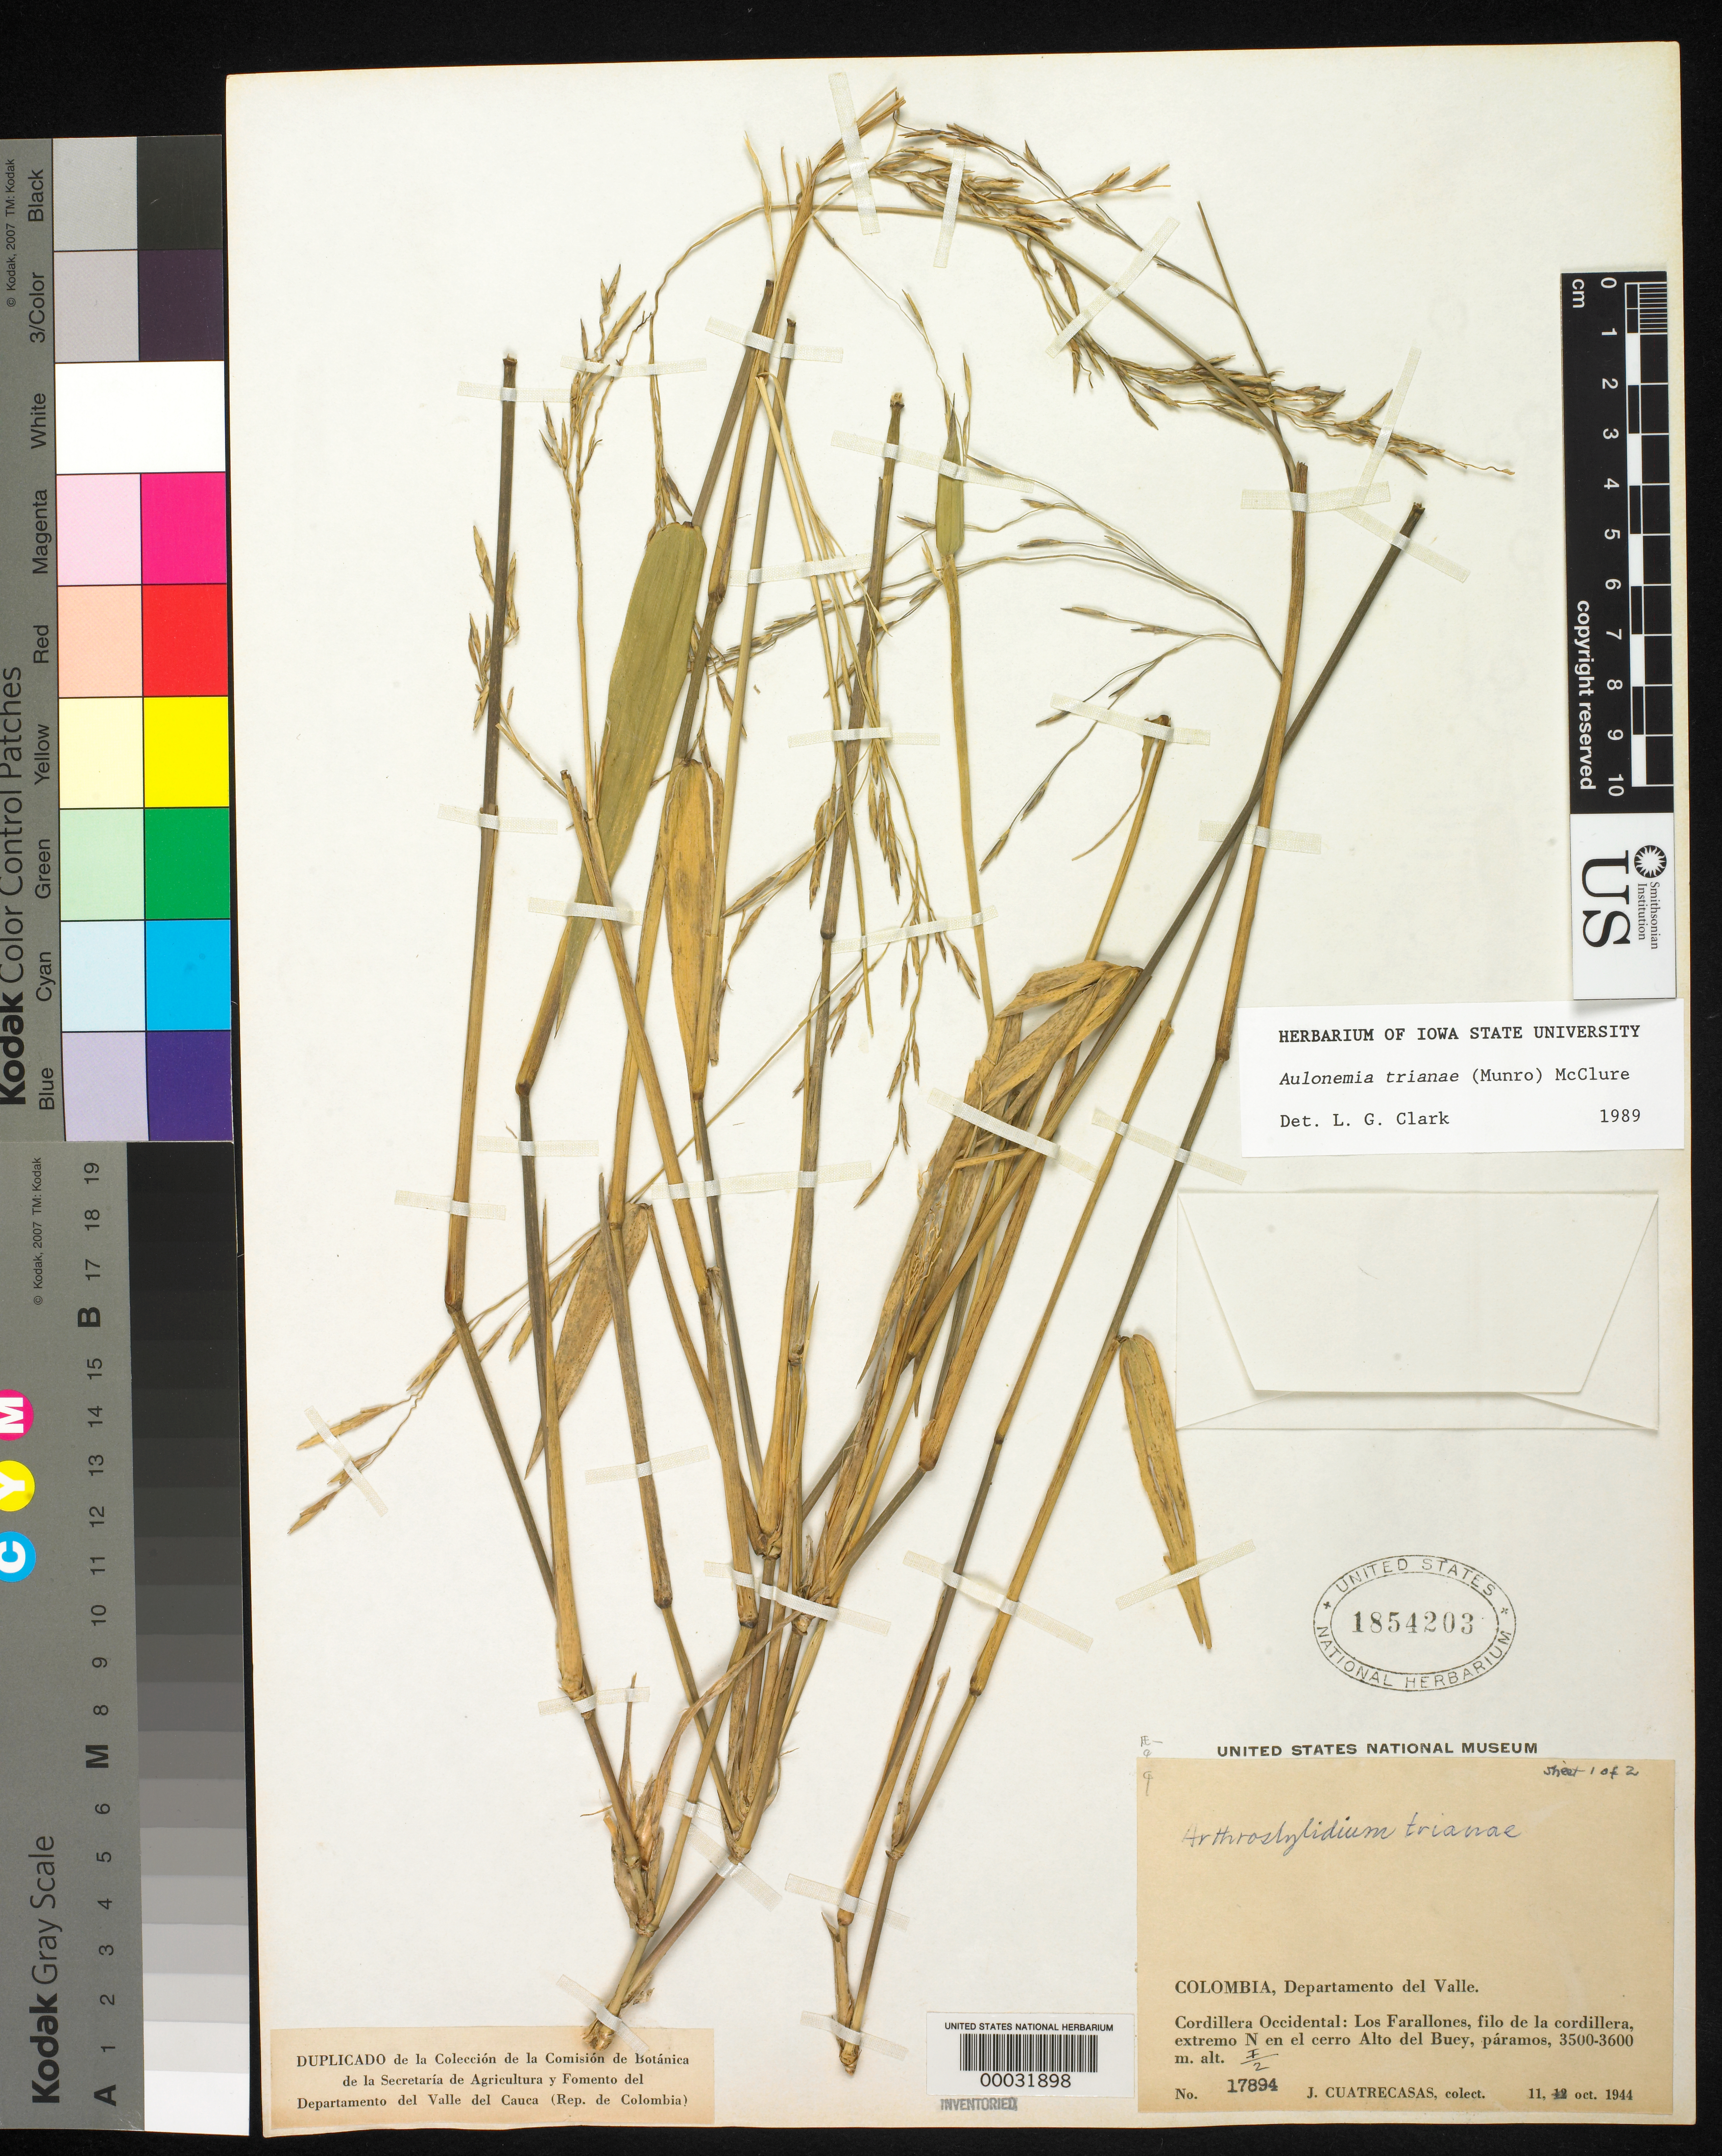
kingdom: Plantae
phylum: Tracheophyta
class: Liliopsida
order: Poales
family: Poaceae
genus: Aulonemia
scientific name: Aulonemia trianae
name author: (Munro) McClure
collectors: J. Cuatrecasas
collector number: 17894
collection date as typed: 11 Oct 1944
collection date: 1944-10-11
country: Colombia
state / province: Valle del Cauca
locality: Cordillera Occidental: los Farallones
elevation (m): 3500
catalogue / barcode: US 1854203